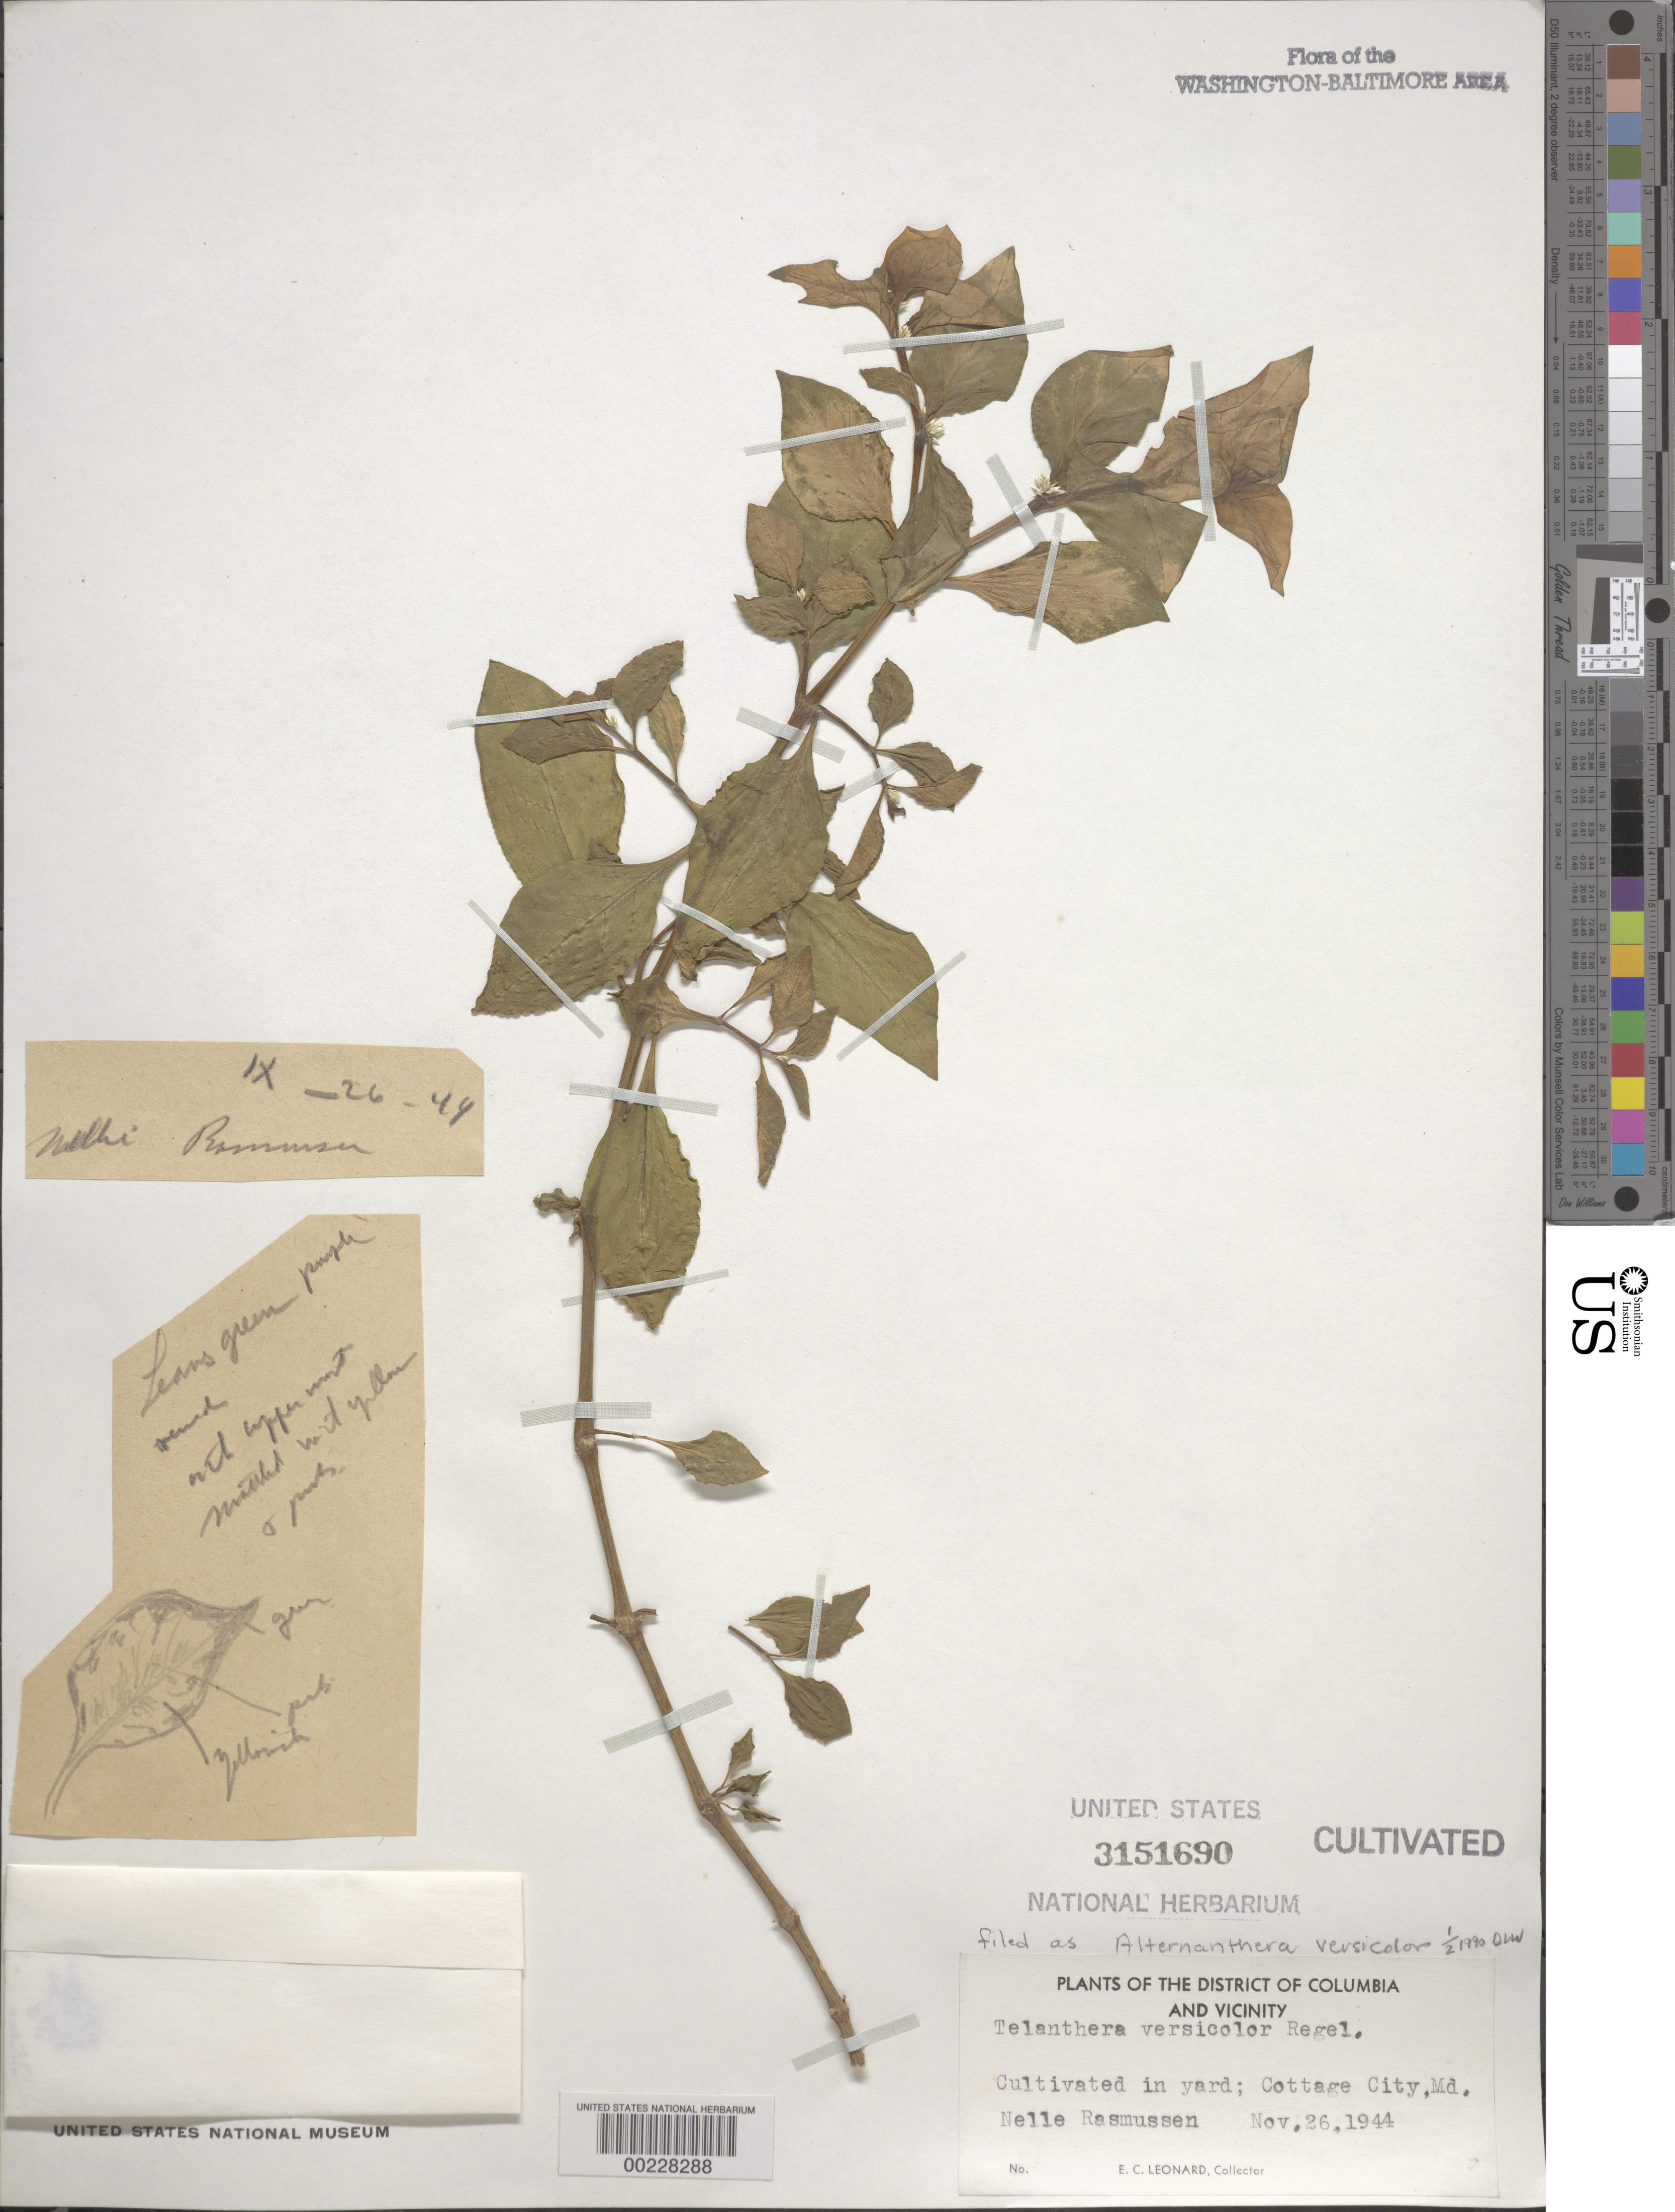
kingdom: Plantae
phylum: Tracheophyta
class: Magnoliopsida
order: Caryophyllales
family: Amaranthaceae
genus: Alternanthera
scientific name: Alternanthera versicolor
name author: (Lem.) Regel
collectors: N. Rasmussen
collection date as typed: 26 Nov 1944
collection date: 1944-11-26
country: United States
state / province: Maryland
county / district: Prince George's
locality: Cottage City, in yard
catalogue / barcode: US 3151690